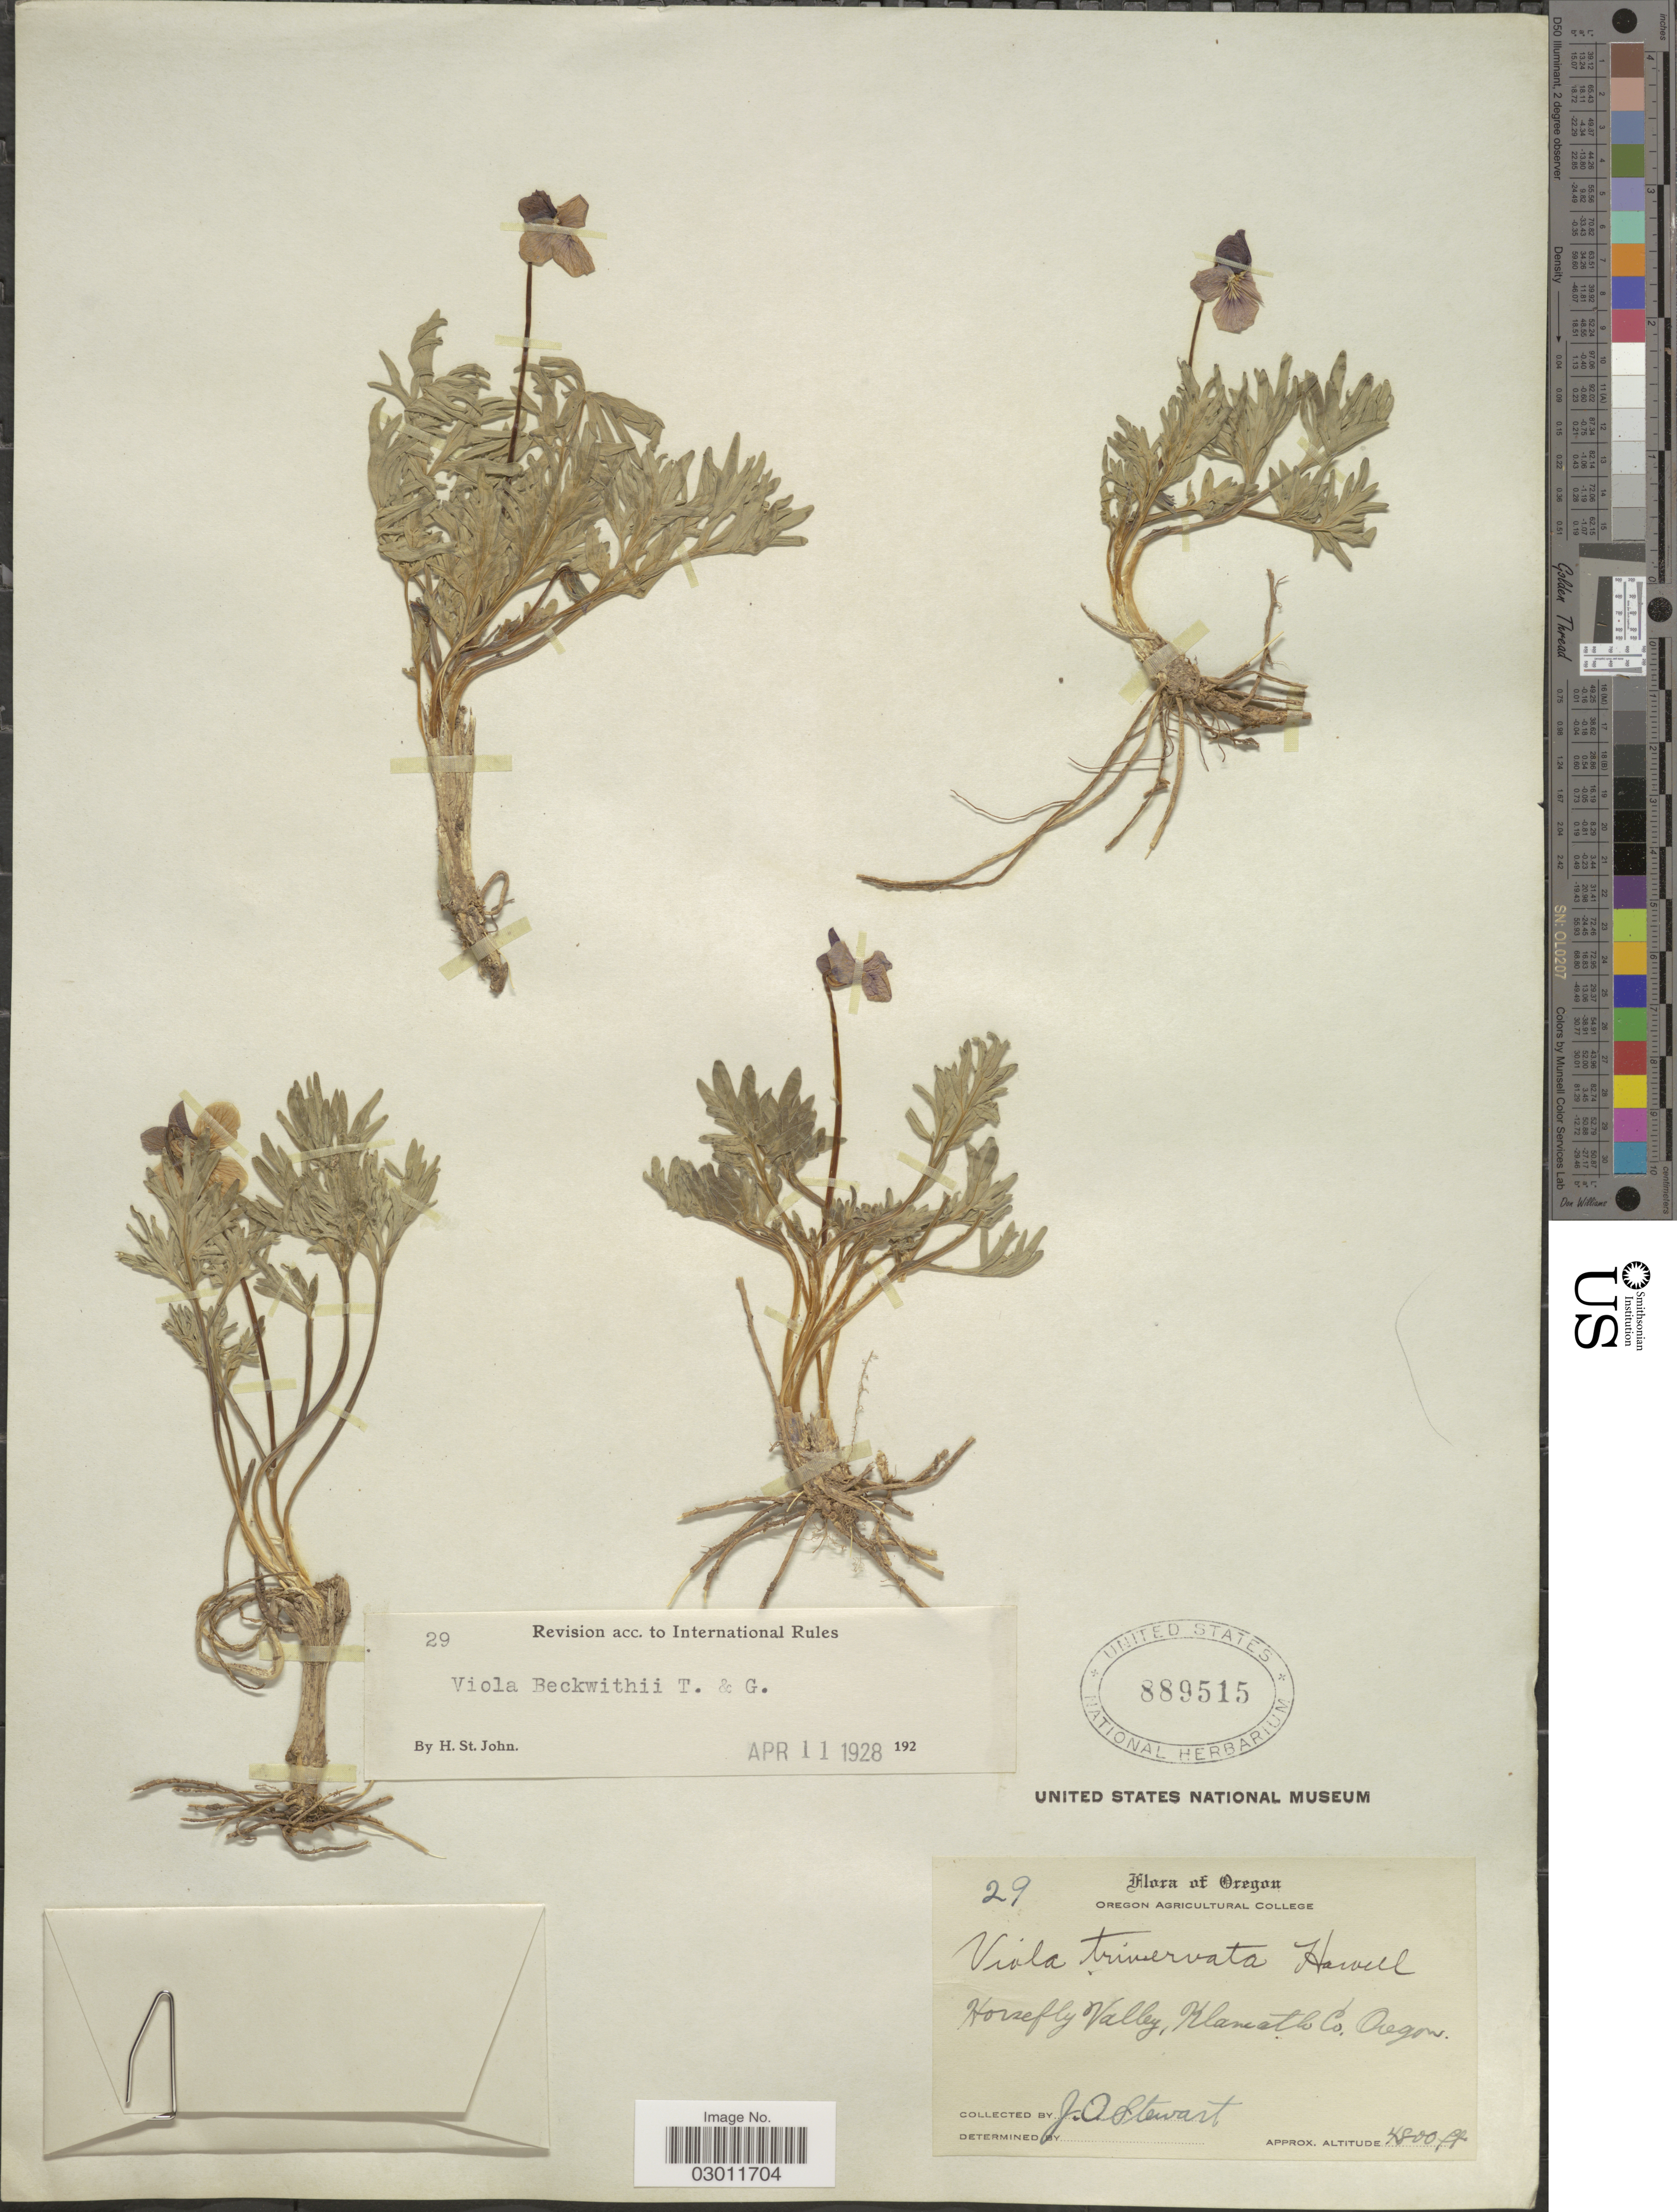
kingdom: Plantae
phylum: Tracheophyta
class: Magnoliopsida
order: Malpighiales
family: Violaceae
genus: Viola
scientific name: Viola beckwithii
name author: Torr.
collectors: J. A. Stewart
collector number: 29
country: United States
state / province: Oregon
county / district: Klamath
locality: Horsefly Valley, Klamath Co.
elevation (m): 1463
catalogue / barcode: US 889515